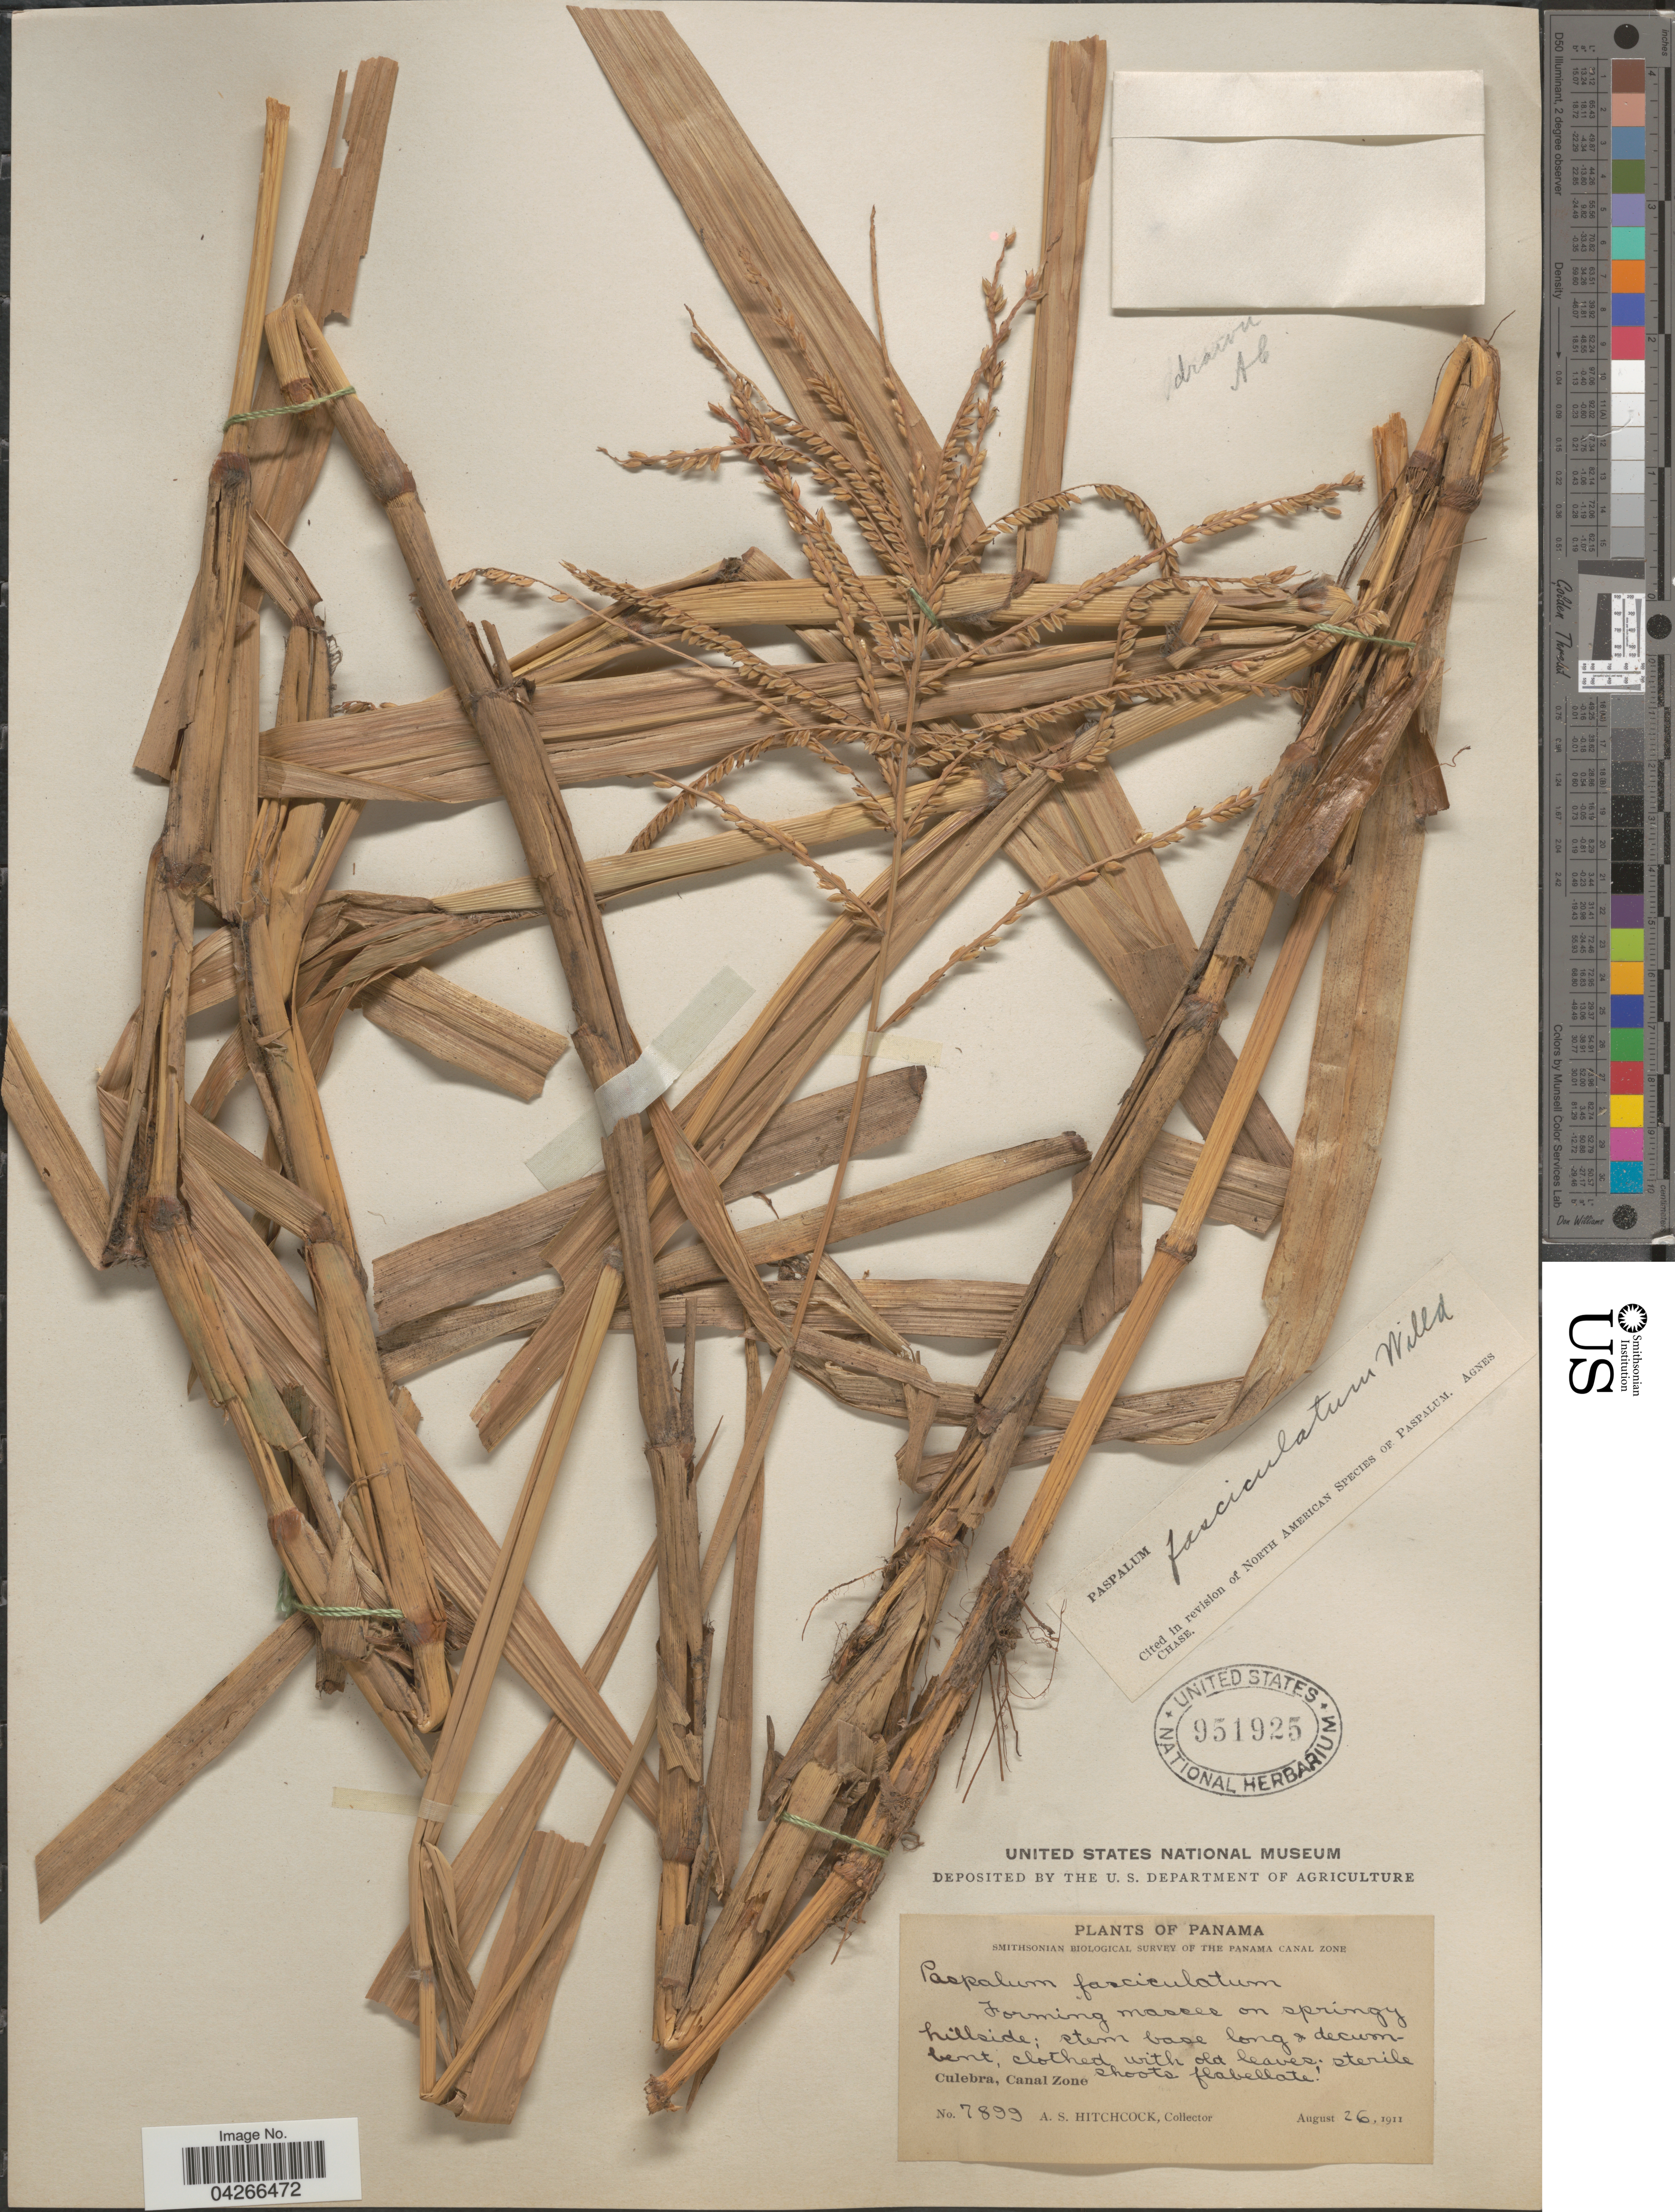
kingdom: Plantae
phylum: Tracheophyta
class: Liliopsida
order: Poales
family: Poaceae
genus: Paspalum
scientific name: Paspalum fasciculatum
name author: Willd. ex Flüggé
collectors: A. S. Hitchcock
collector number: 7899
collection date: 1911-08-26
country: Panama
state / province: Colón / Panamá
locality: Smithsonian Biological Survey of the Panama Canal Zone. Culebra, Canal Zone.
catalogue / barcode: US 951925